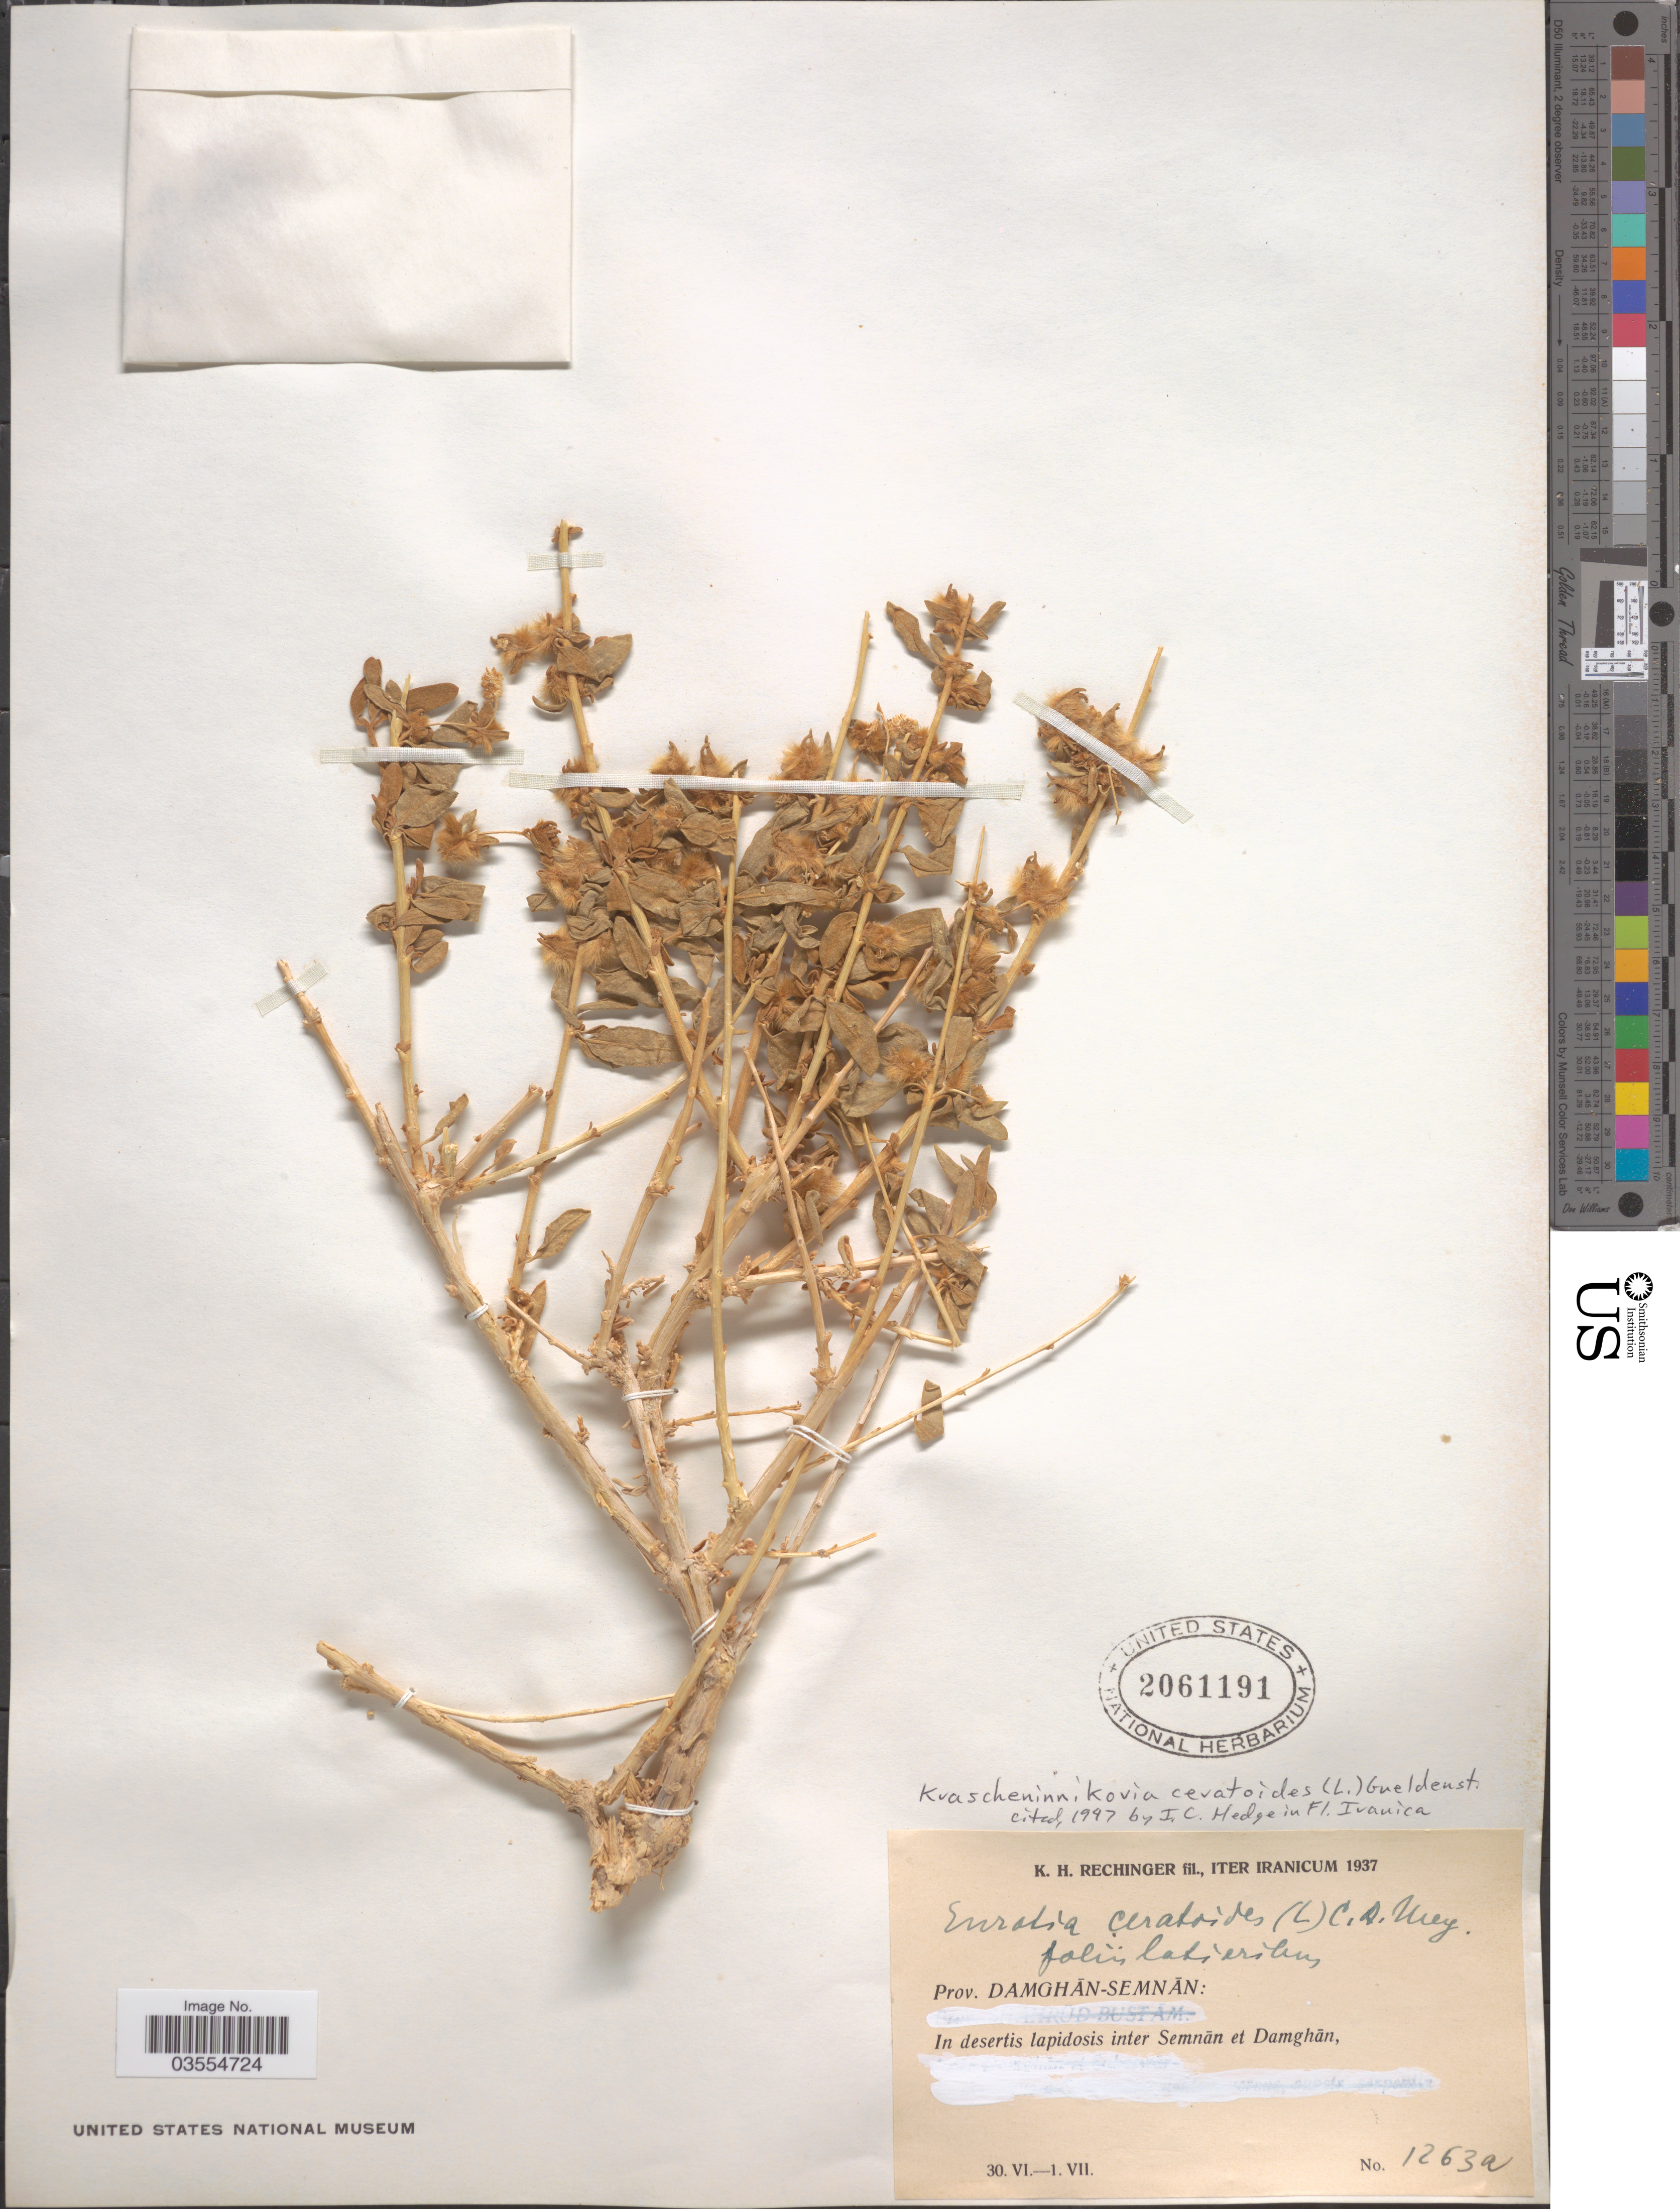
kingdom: Plantae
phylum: Tracheophyta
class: Magnoliopsida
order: Caryophyllales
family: Amaranthaceae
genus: Krascheninnikovia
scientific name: Krascheninnikovia ceratoides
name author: (L.) Gueldenst.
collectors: K. H. Rechinger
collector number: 1263a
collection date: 1937-06-30/1937-07-01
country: Iran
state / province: Semnan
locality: Prov. Damghān-Semnān: In desertis lapidosis inter Semnān et Damghān.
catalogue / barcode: US 2061191